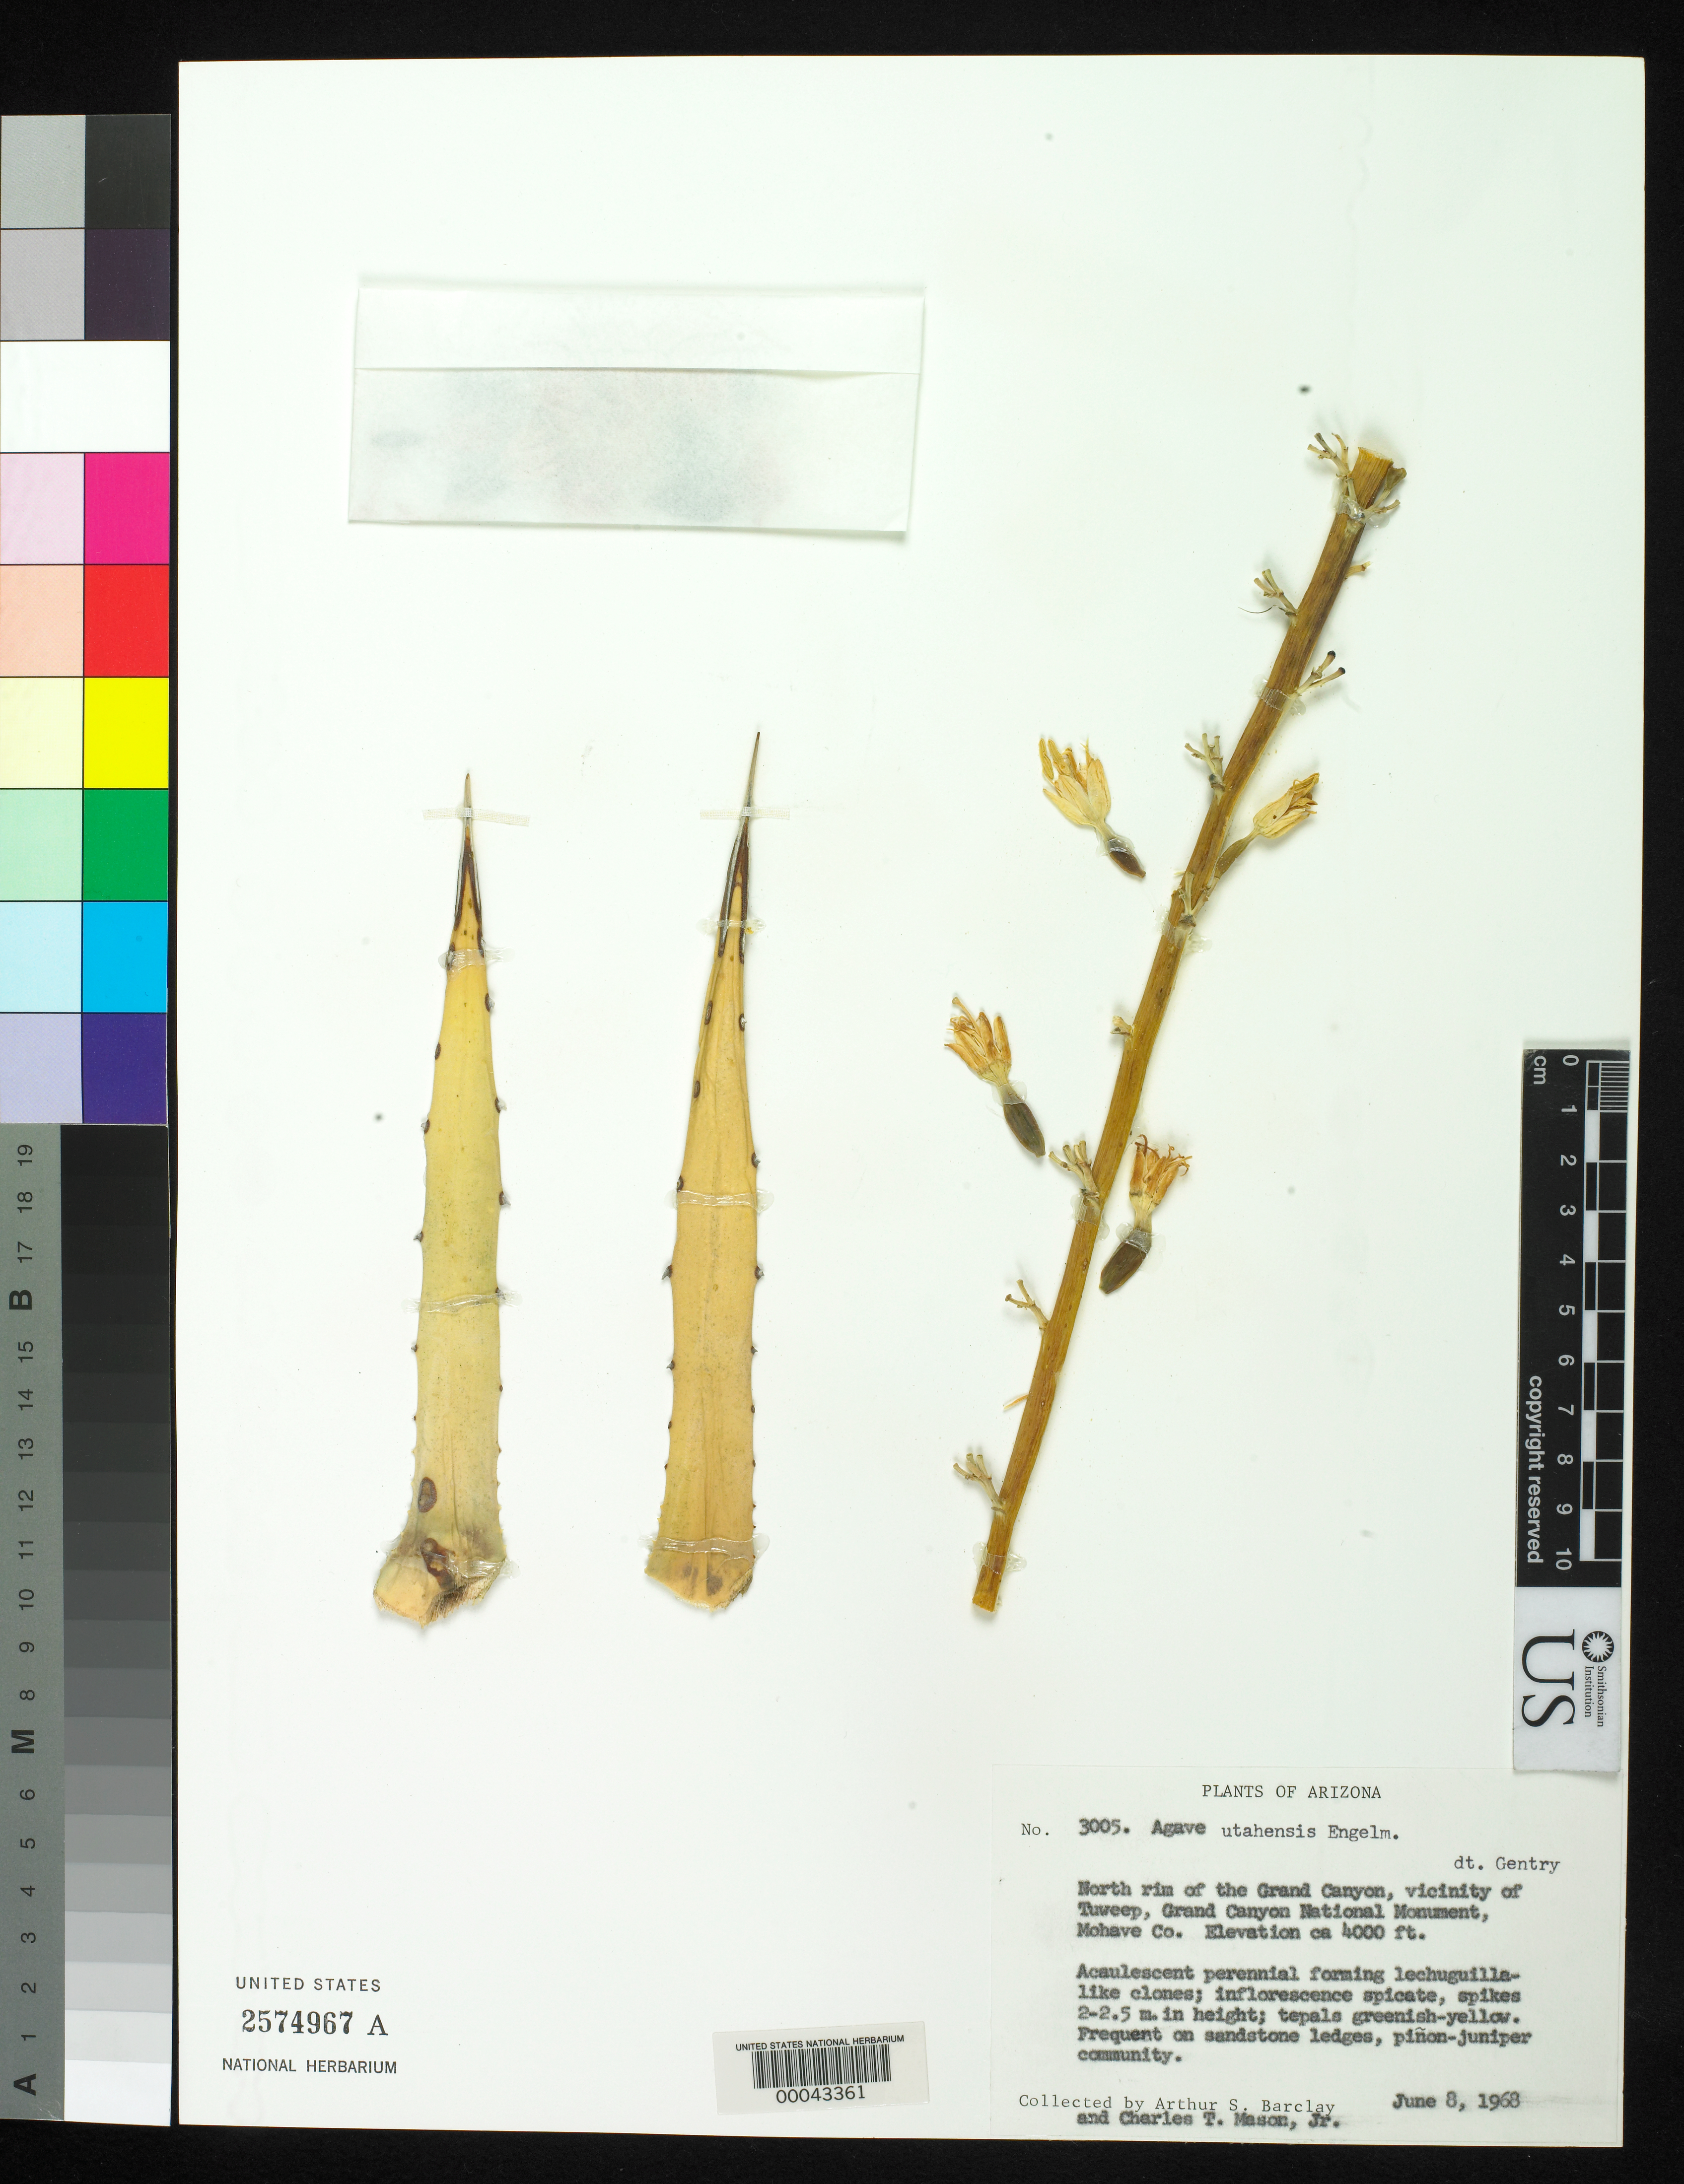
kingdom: Plantae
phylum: Tracheophyta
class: Liliopsida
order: Asparagales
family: Asparagaceae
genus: Agave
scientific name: Agave utahensis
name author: Engelm.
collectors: A. S. Barclay & C. Mason Jr.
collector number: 3005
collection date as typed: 08 Jun 1968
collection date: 1968-06-08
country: United States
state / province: Arizona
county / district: Mohave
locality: N rim of the grand canyon, vicinity of tuweep, grand canyon national monument.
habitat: Frequent on sandstone ledges, pinon-juniper community.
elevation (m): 1219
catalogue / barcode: US 2574967A